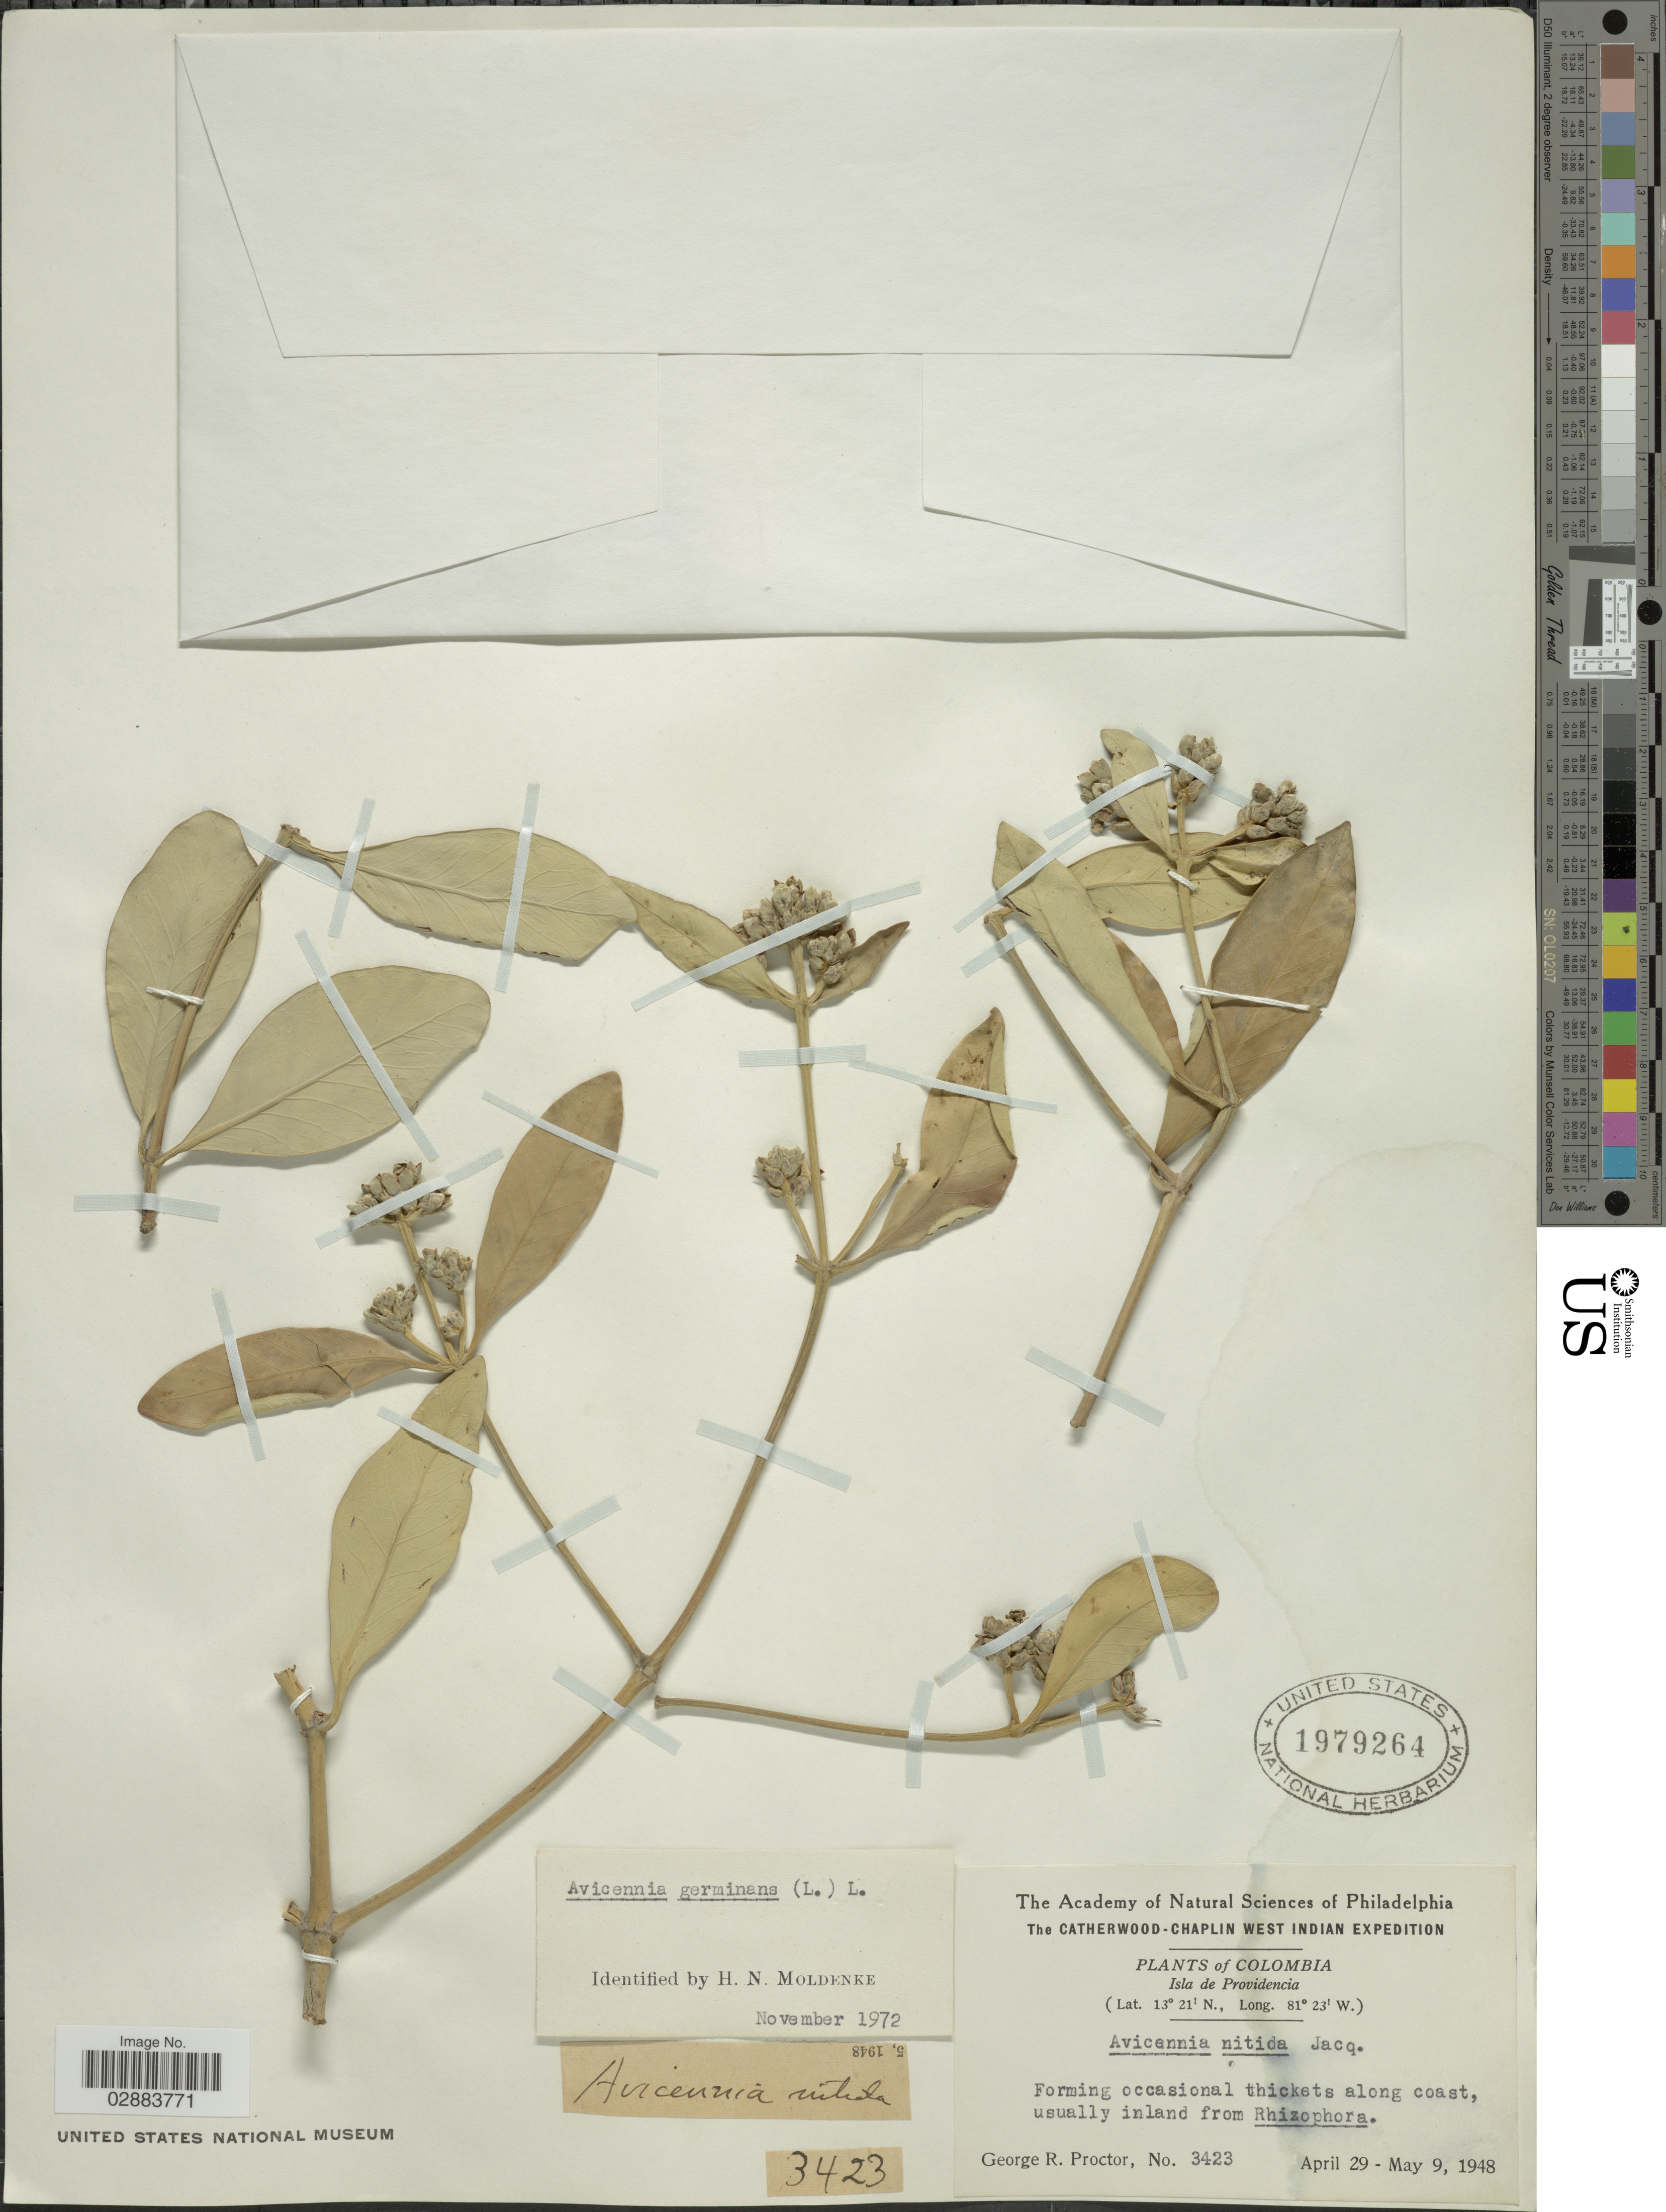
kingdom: Plantae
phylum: Tracheophyta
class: Magnoliopsida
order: Lamiales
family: Acanthaceae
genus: Avicennia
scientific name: Avicennia germinans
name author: (L.) L.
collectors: G. Proctor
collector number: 3423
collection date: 1948-04-29/1948-05-09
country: Colombia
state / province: San Andres y Providencia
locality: Isla de Providencia.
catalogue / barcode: US 1979264